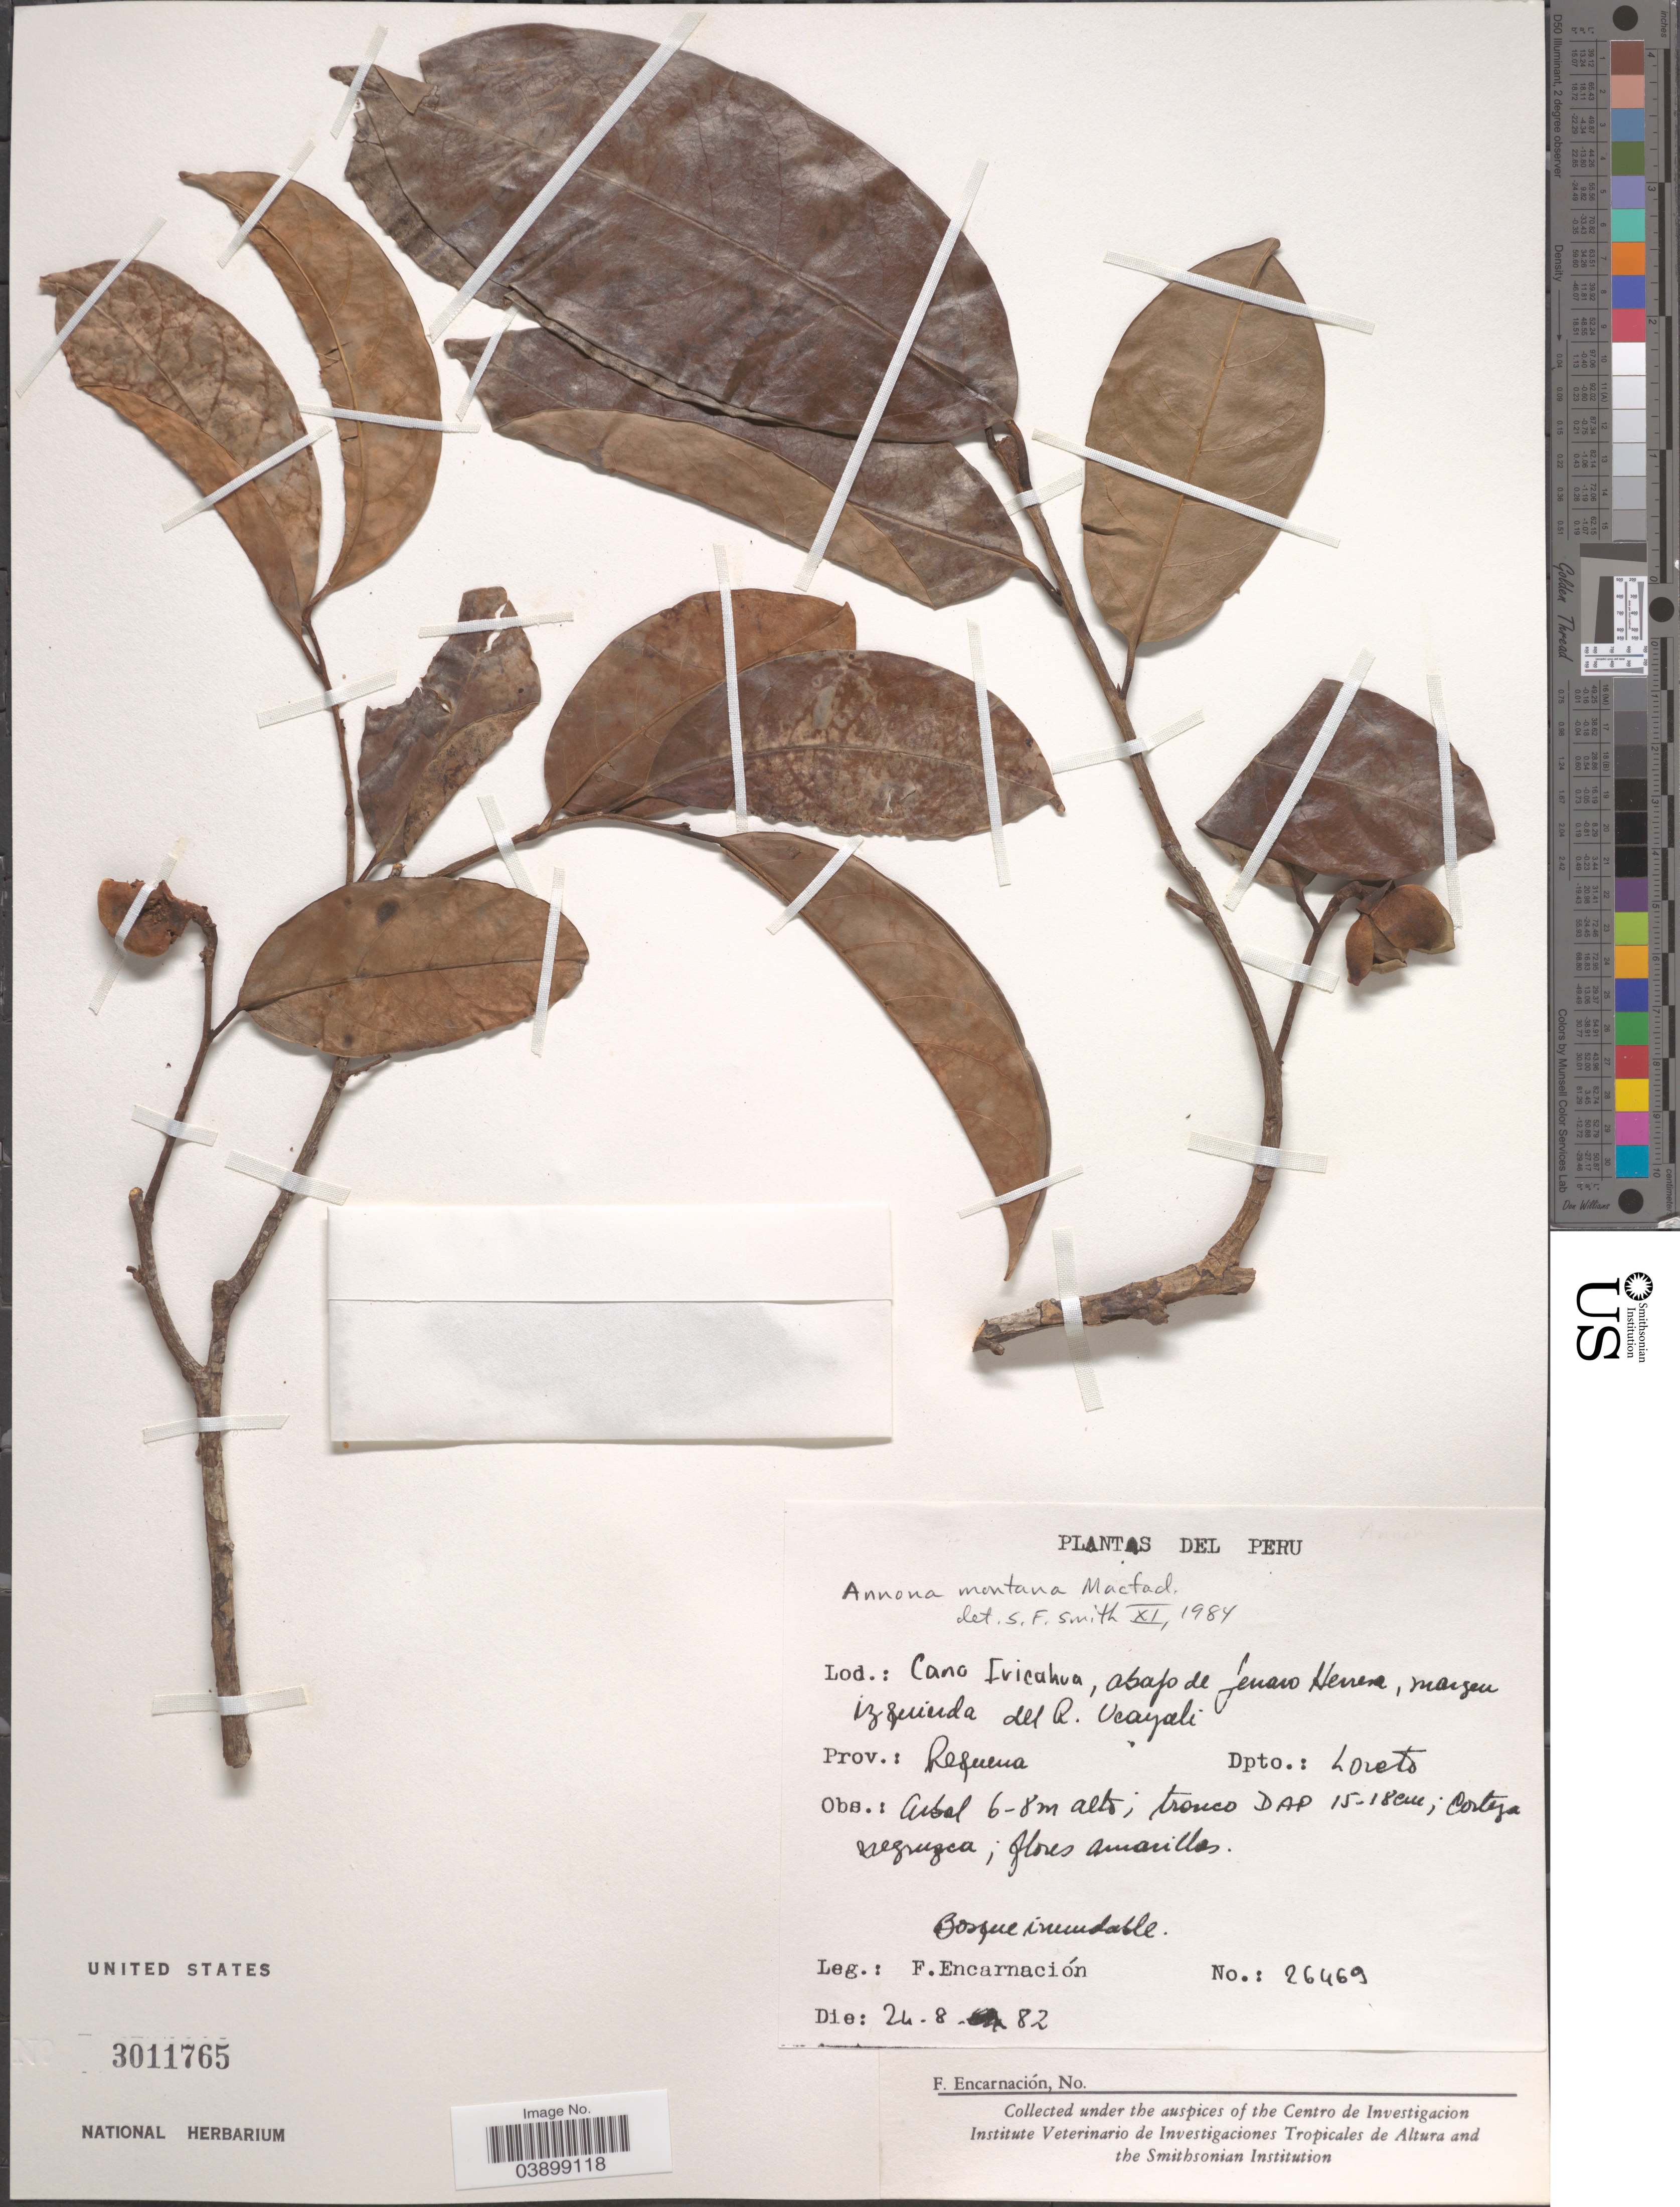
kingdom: Plantae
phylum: Tracheophyta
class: Magnoliopsida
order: Magnoliales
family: Annonaceae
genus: Annona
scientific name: Annona montana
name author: Macfad.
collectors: F. Encarnación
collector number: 26469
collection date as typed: Transcribed d/m/y: 24/8/82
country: Peru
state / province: Loreto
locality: Cano Iricahua, abajo de Jenaro Herrera, margen izquierda del R. Ucayali. Prov.: Requena. Dpto.: Loreto.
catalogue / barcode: US 3011765